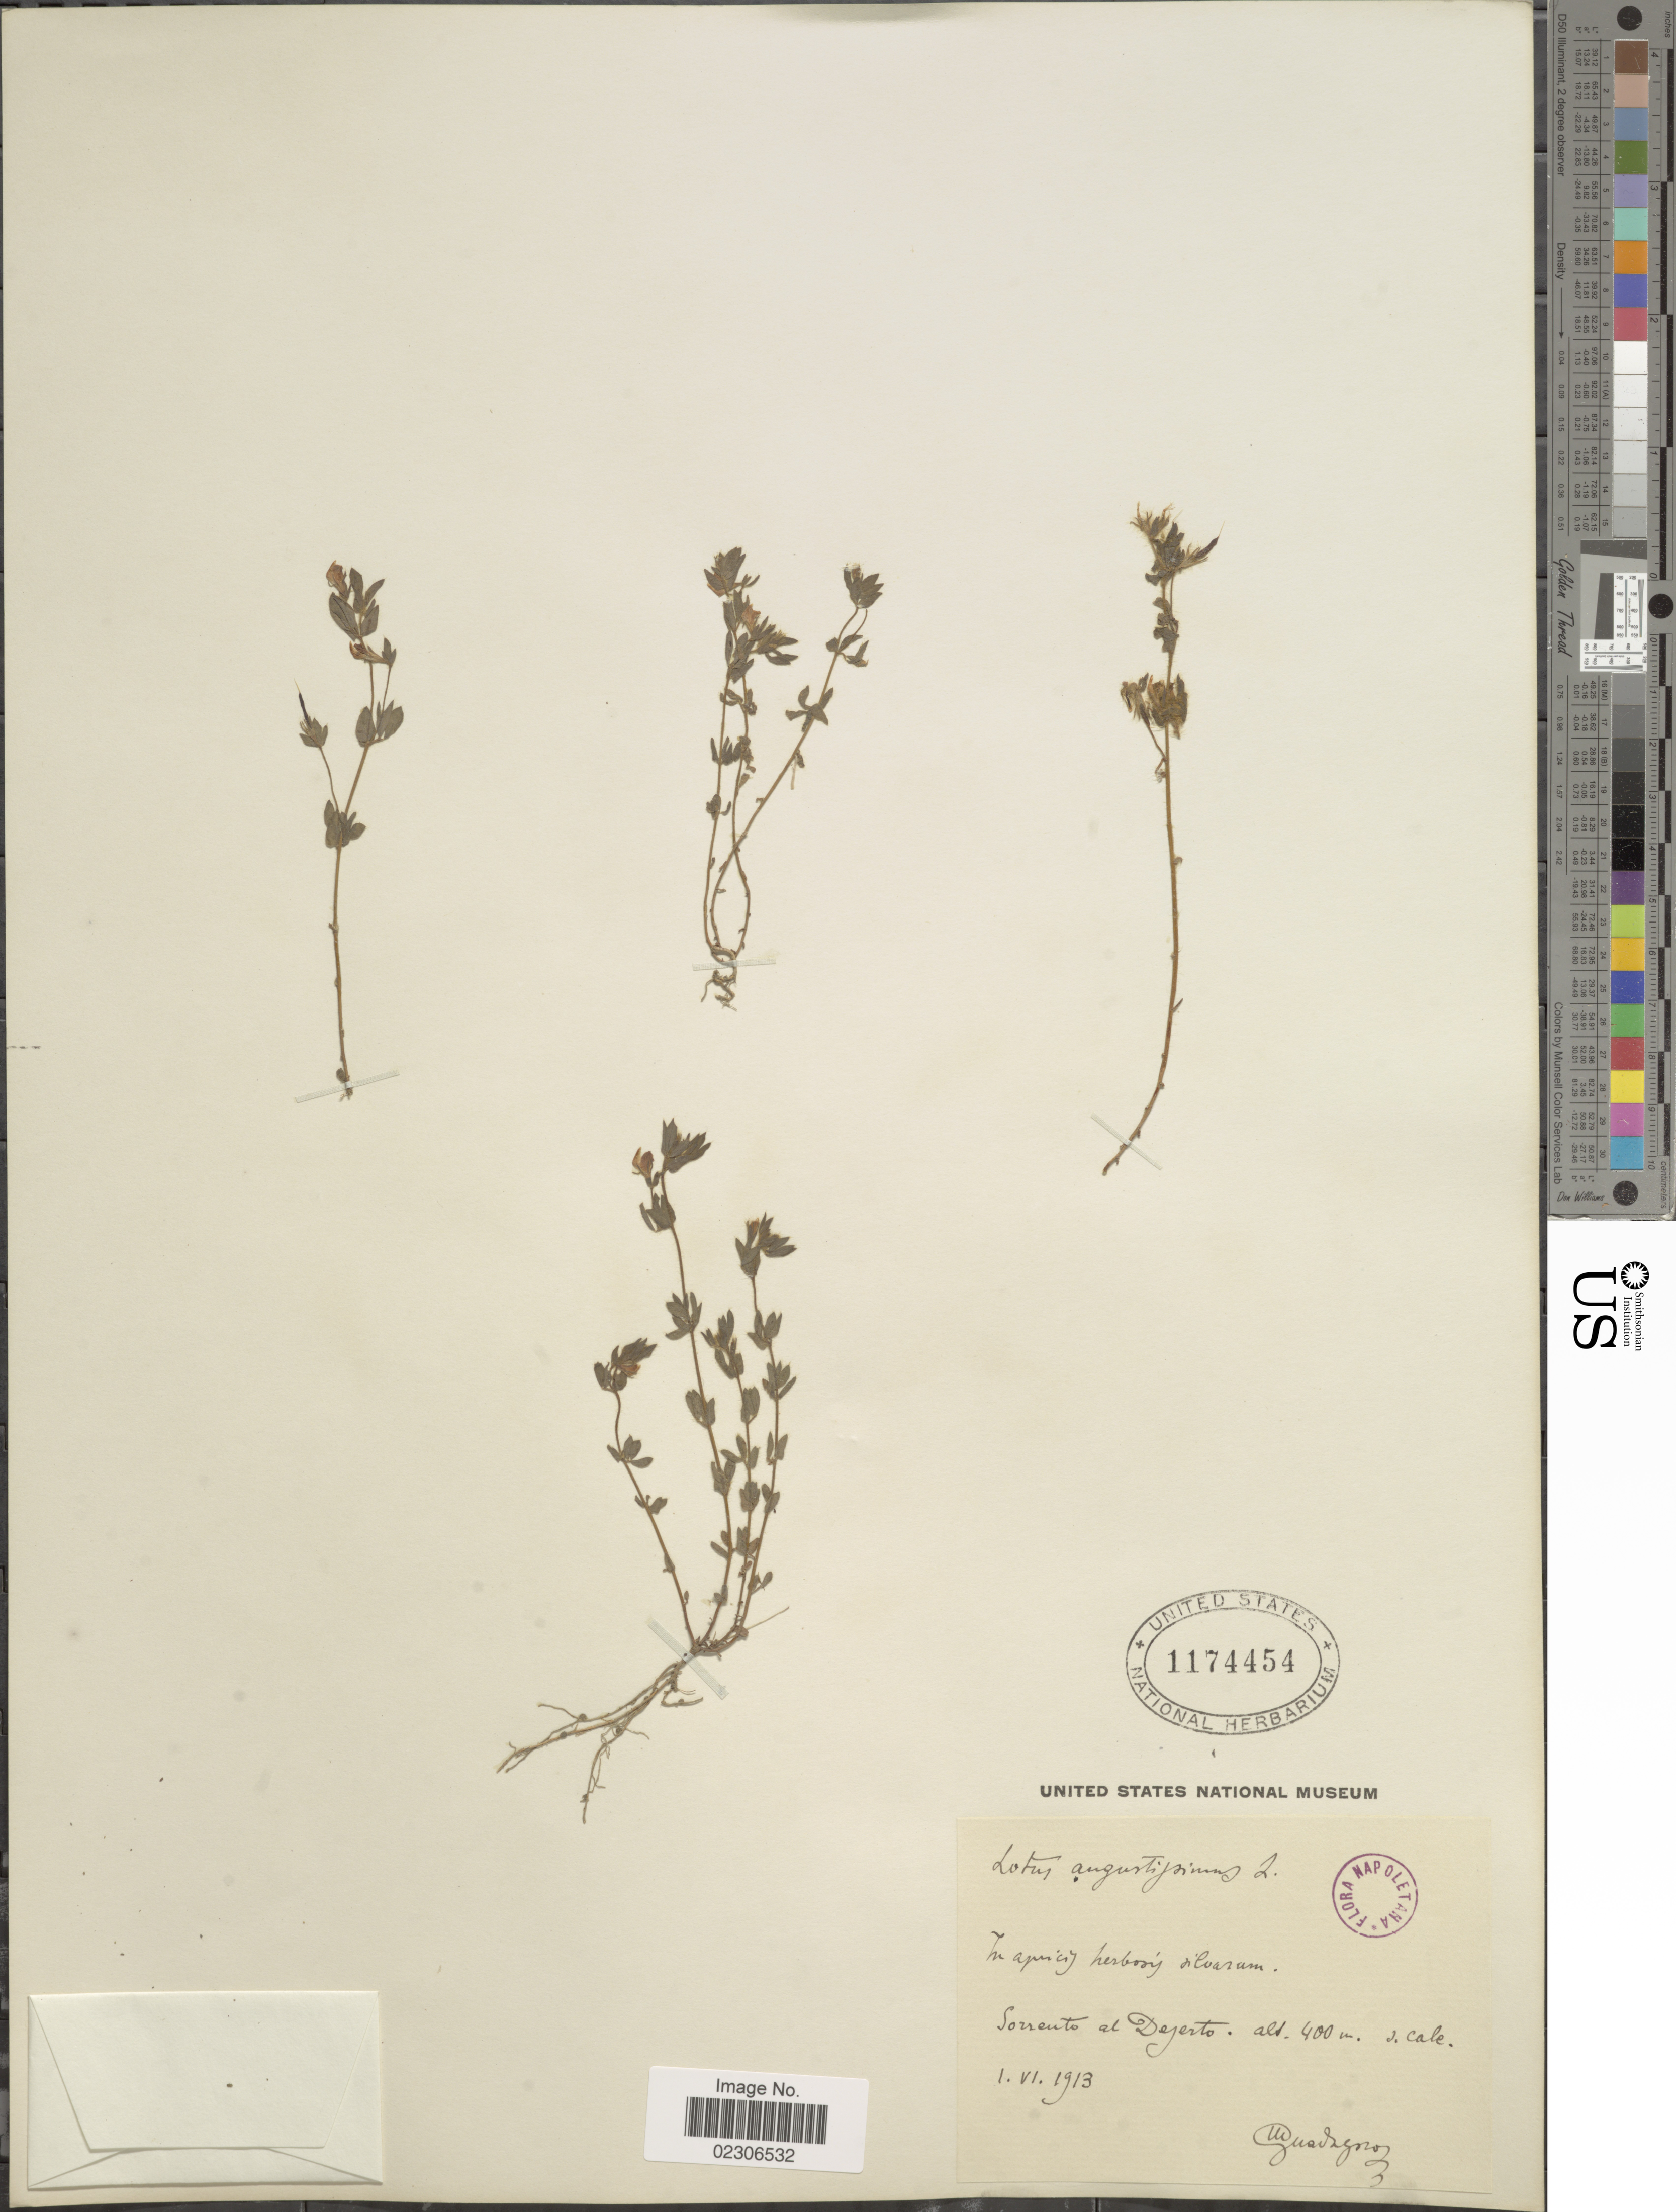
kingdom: Plantae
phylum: Tracheophyta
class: Magnoliopsida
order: Fabales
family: Fabaceae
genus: Lotus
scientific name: Lotus angustissimus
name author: L.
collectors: G. Guadagno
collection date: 1913-06-01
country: Italy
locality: Sorrento al Deserto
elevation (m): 400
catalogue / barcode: US 1174454